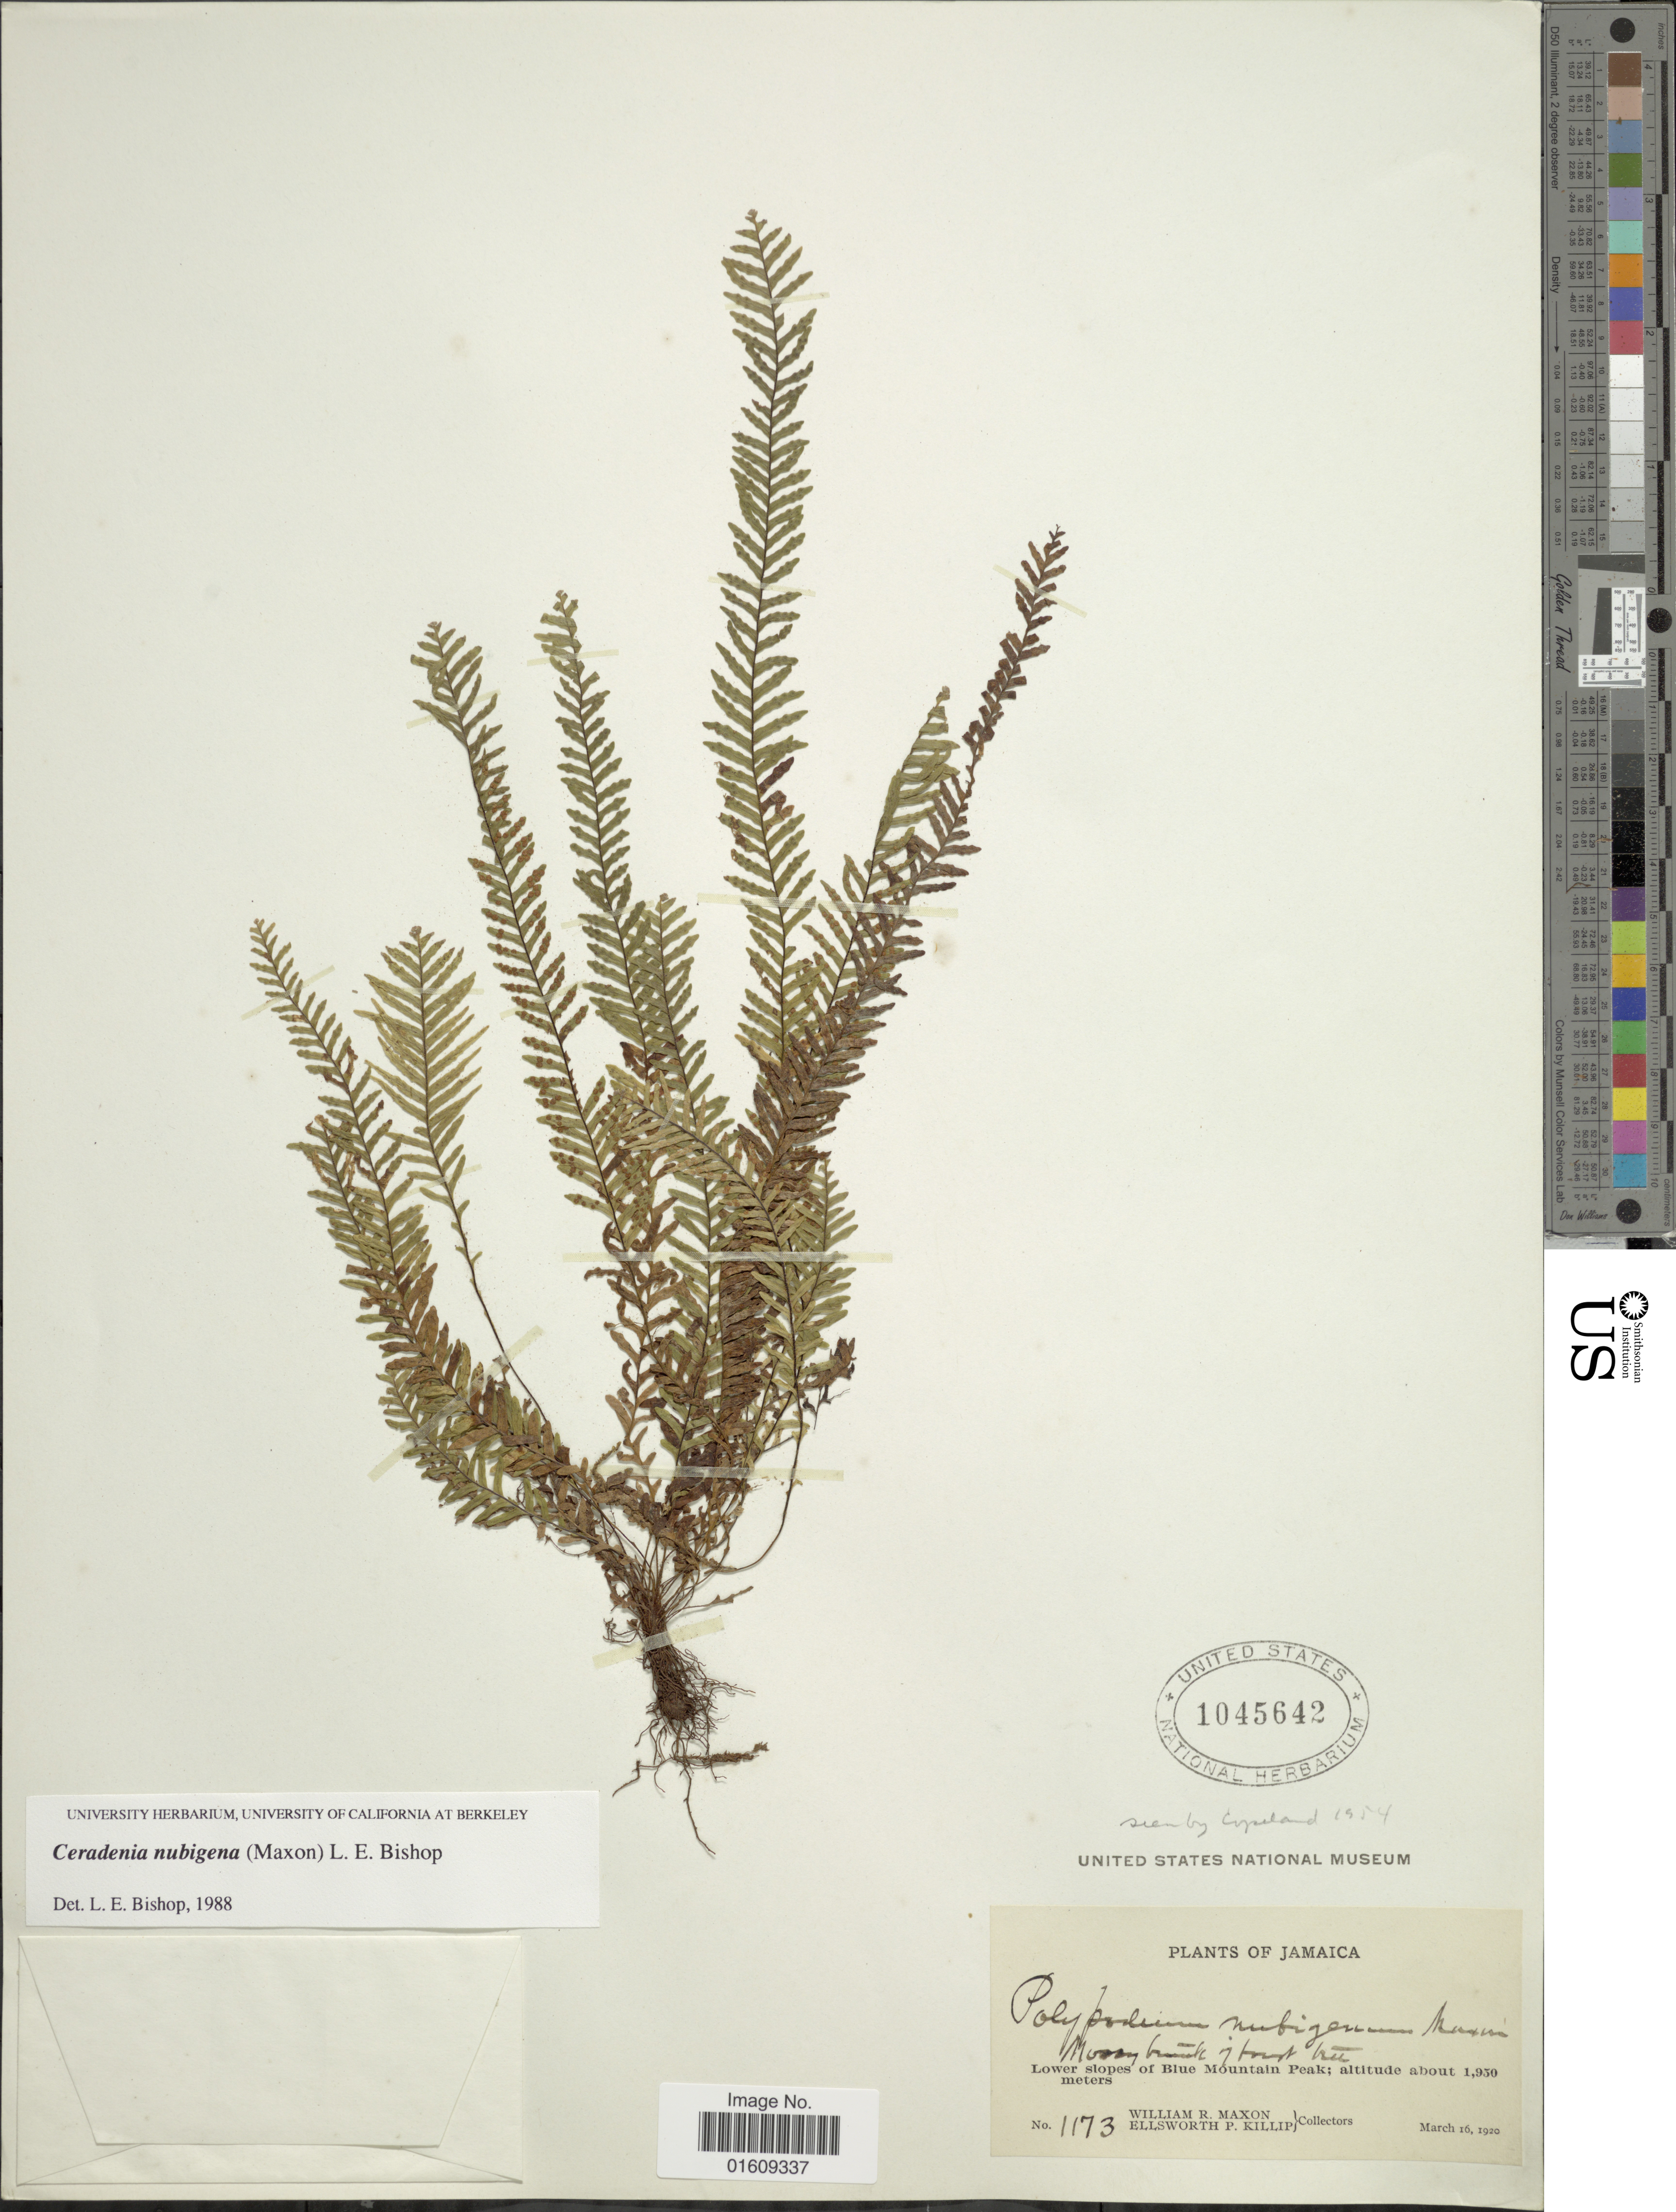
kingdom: Plantae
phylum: Tracheophyta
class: Polypodiopsida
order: Polypodiales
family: Polypodiaceae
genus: Ceradenia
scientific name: Ceradenia nubigena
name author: (Maxon) L.E. Bishop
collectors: W. R. Maxon & E. P. Killip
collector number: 1173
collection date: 1920-03-16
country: Jamaica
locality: Jamaica, Lower slopes of Blue Mountain Peak.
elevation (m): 1950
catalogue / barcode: US 1045642